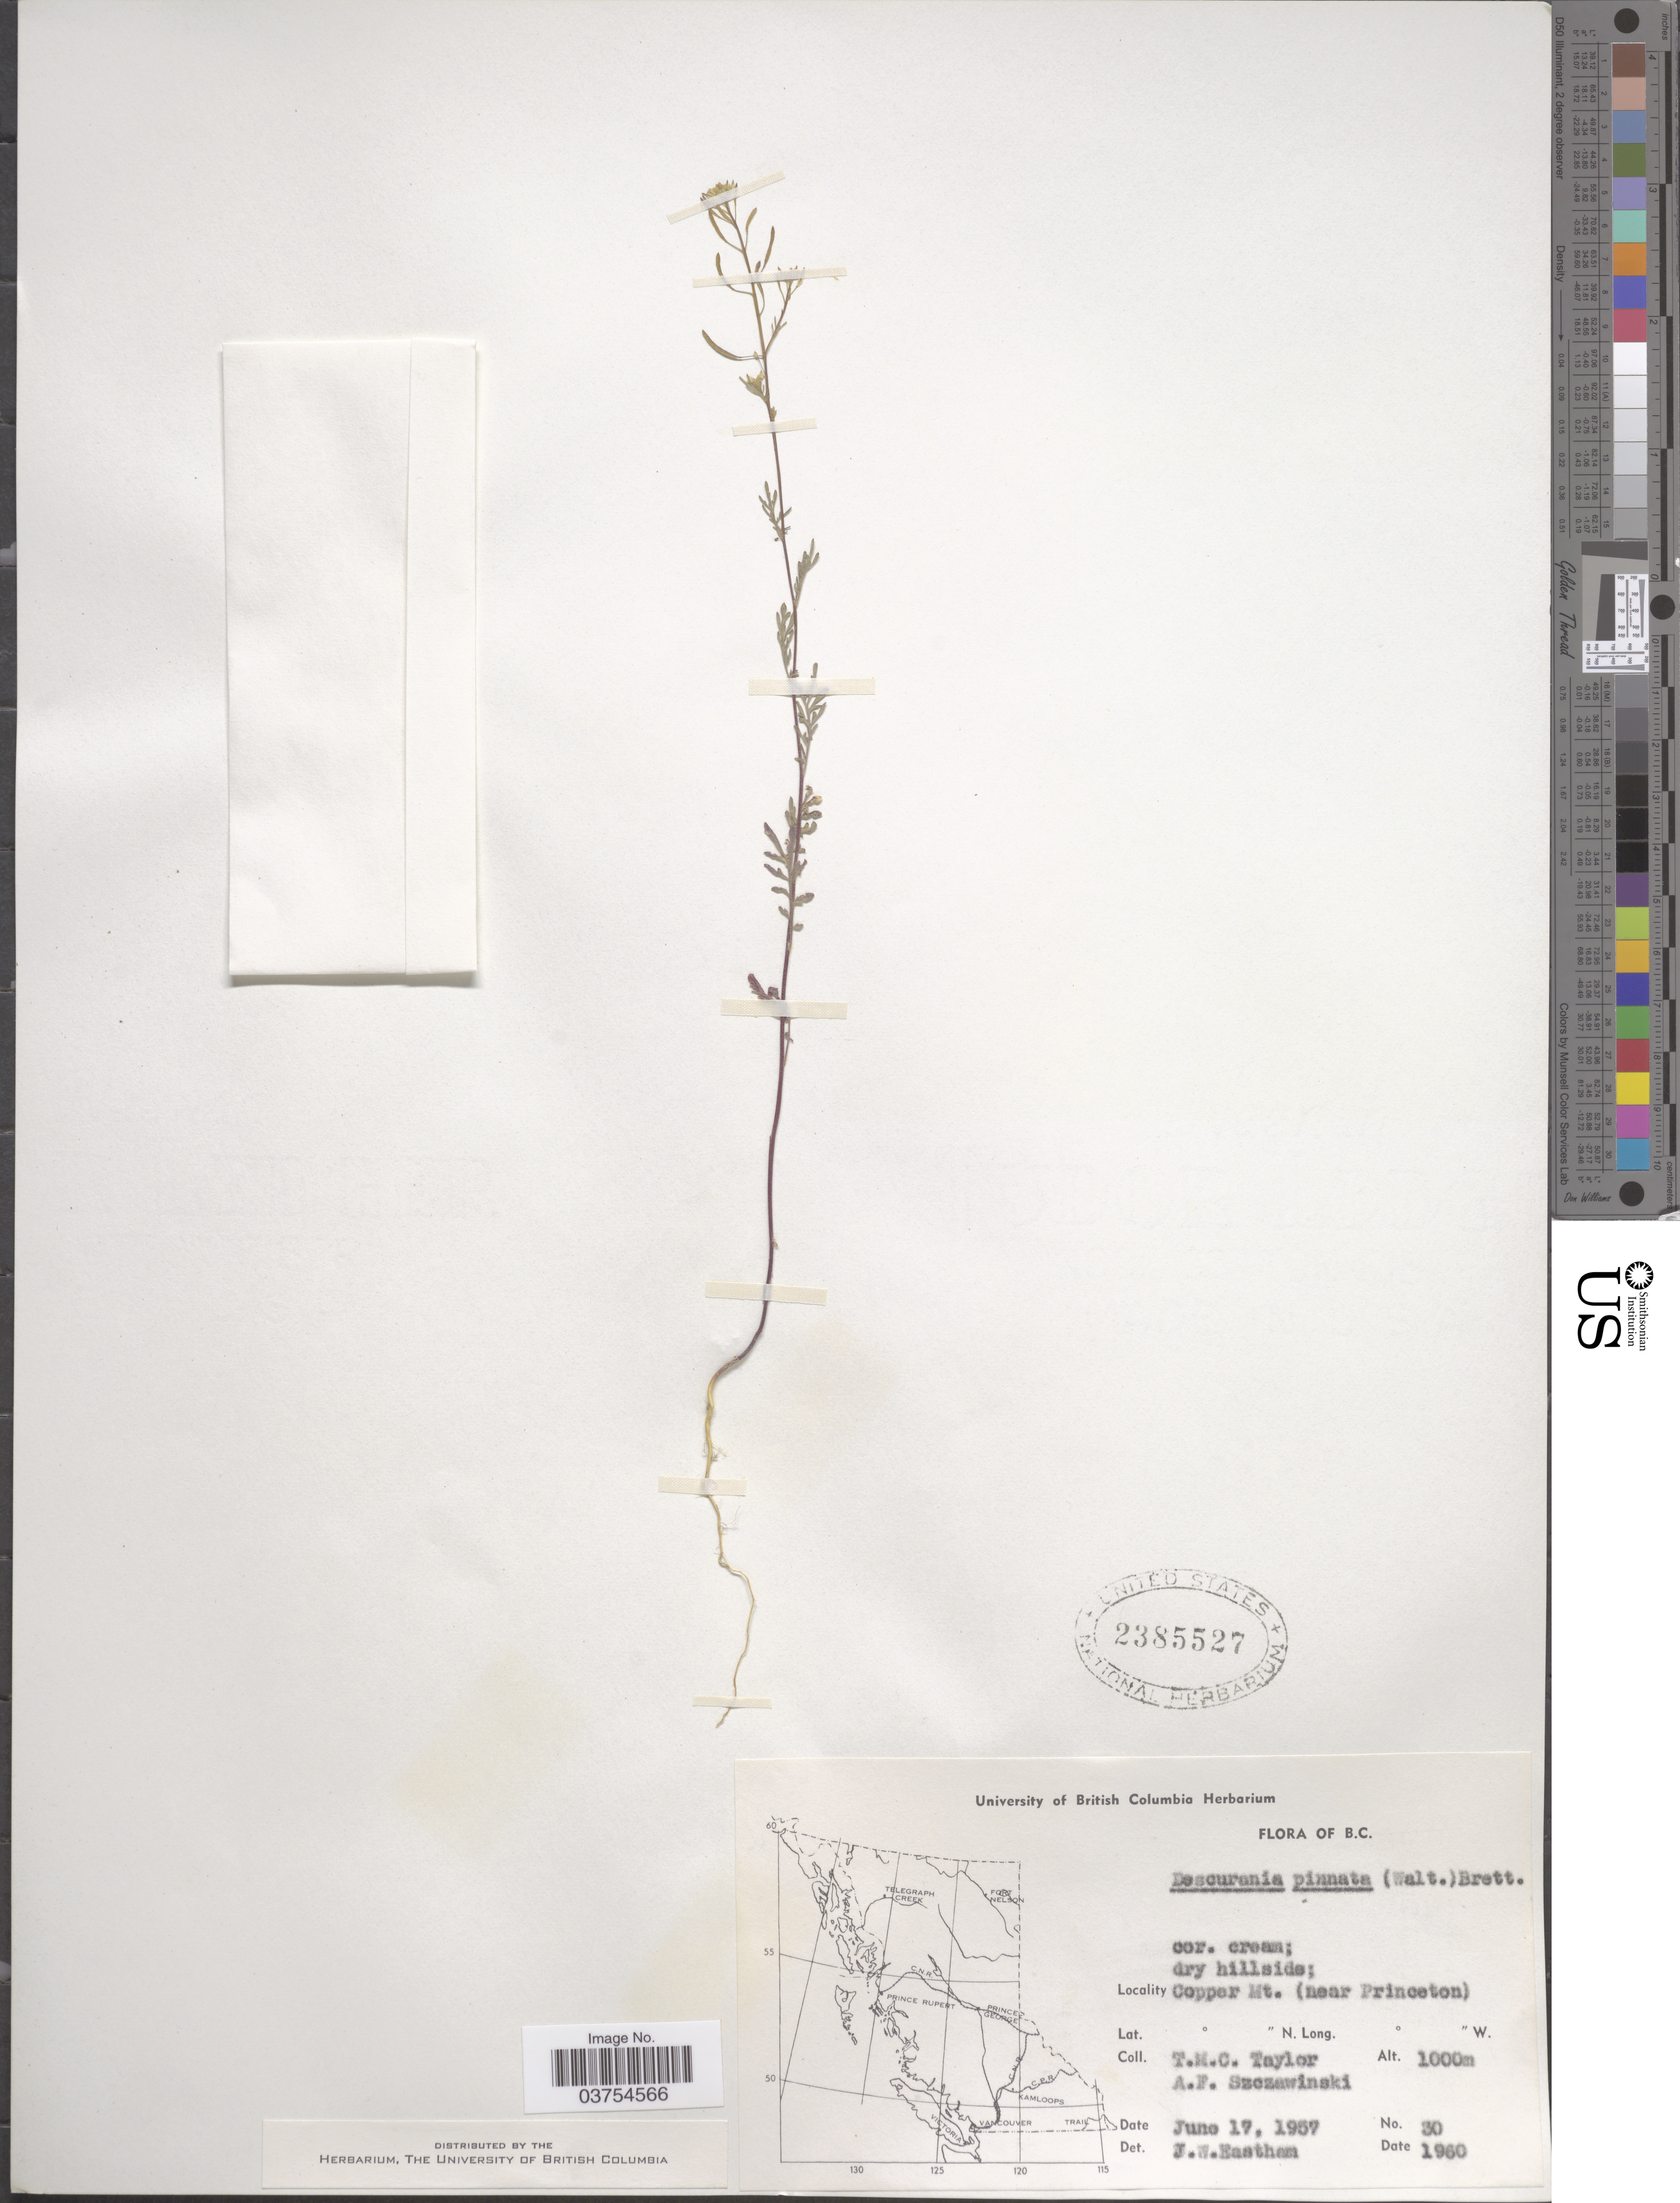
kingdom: Plantae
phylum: Tracheophyta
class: Magnoliopsida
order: Brassicales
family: Brassicaceae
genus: Descurainia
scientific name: Descurainia pinnata var. sp.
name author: (C.A. Mey.)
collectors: T. M. C. Taylor & A. Szczawinski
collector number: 30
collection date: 1957-06-17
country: Canada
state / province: British Columbia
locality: Copper Mt. (near Princeton).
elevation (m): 1000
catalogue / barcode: US 2385527